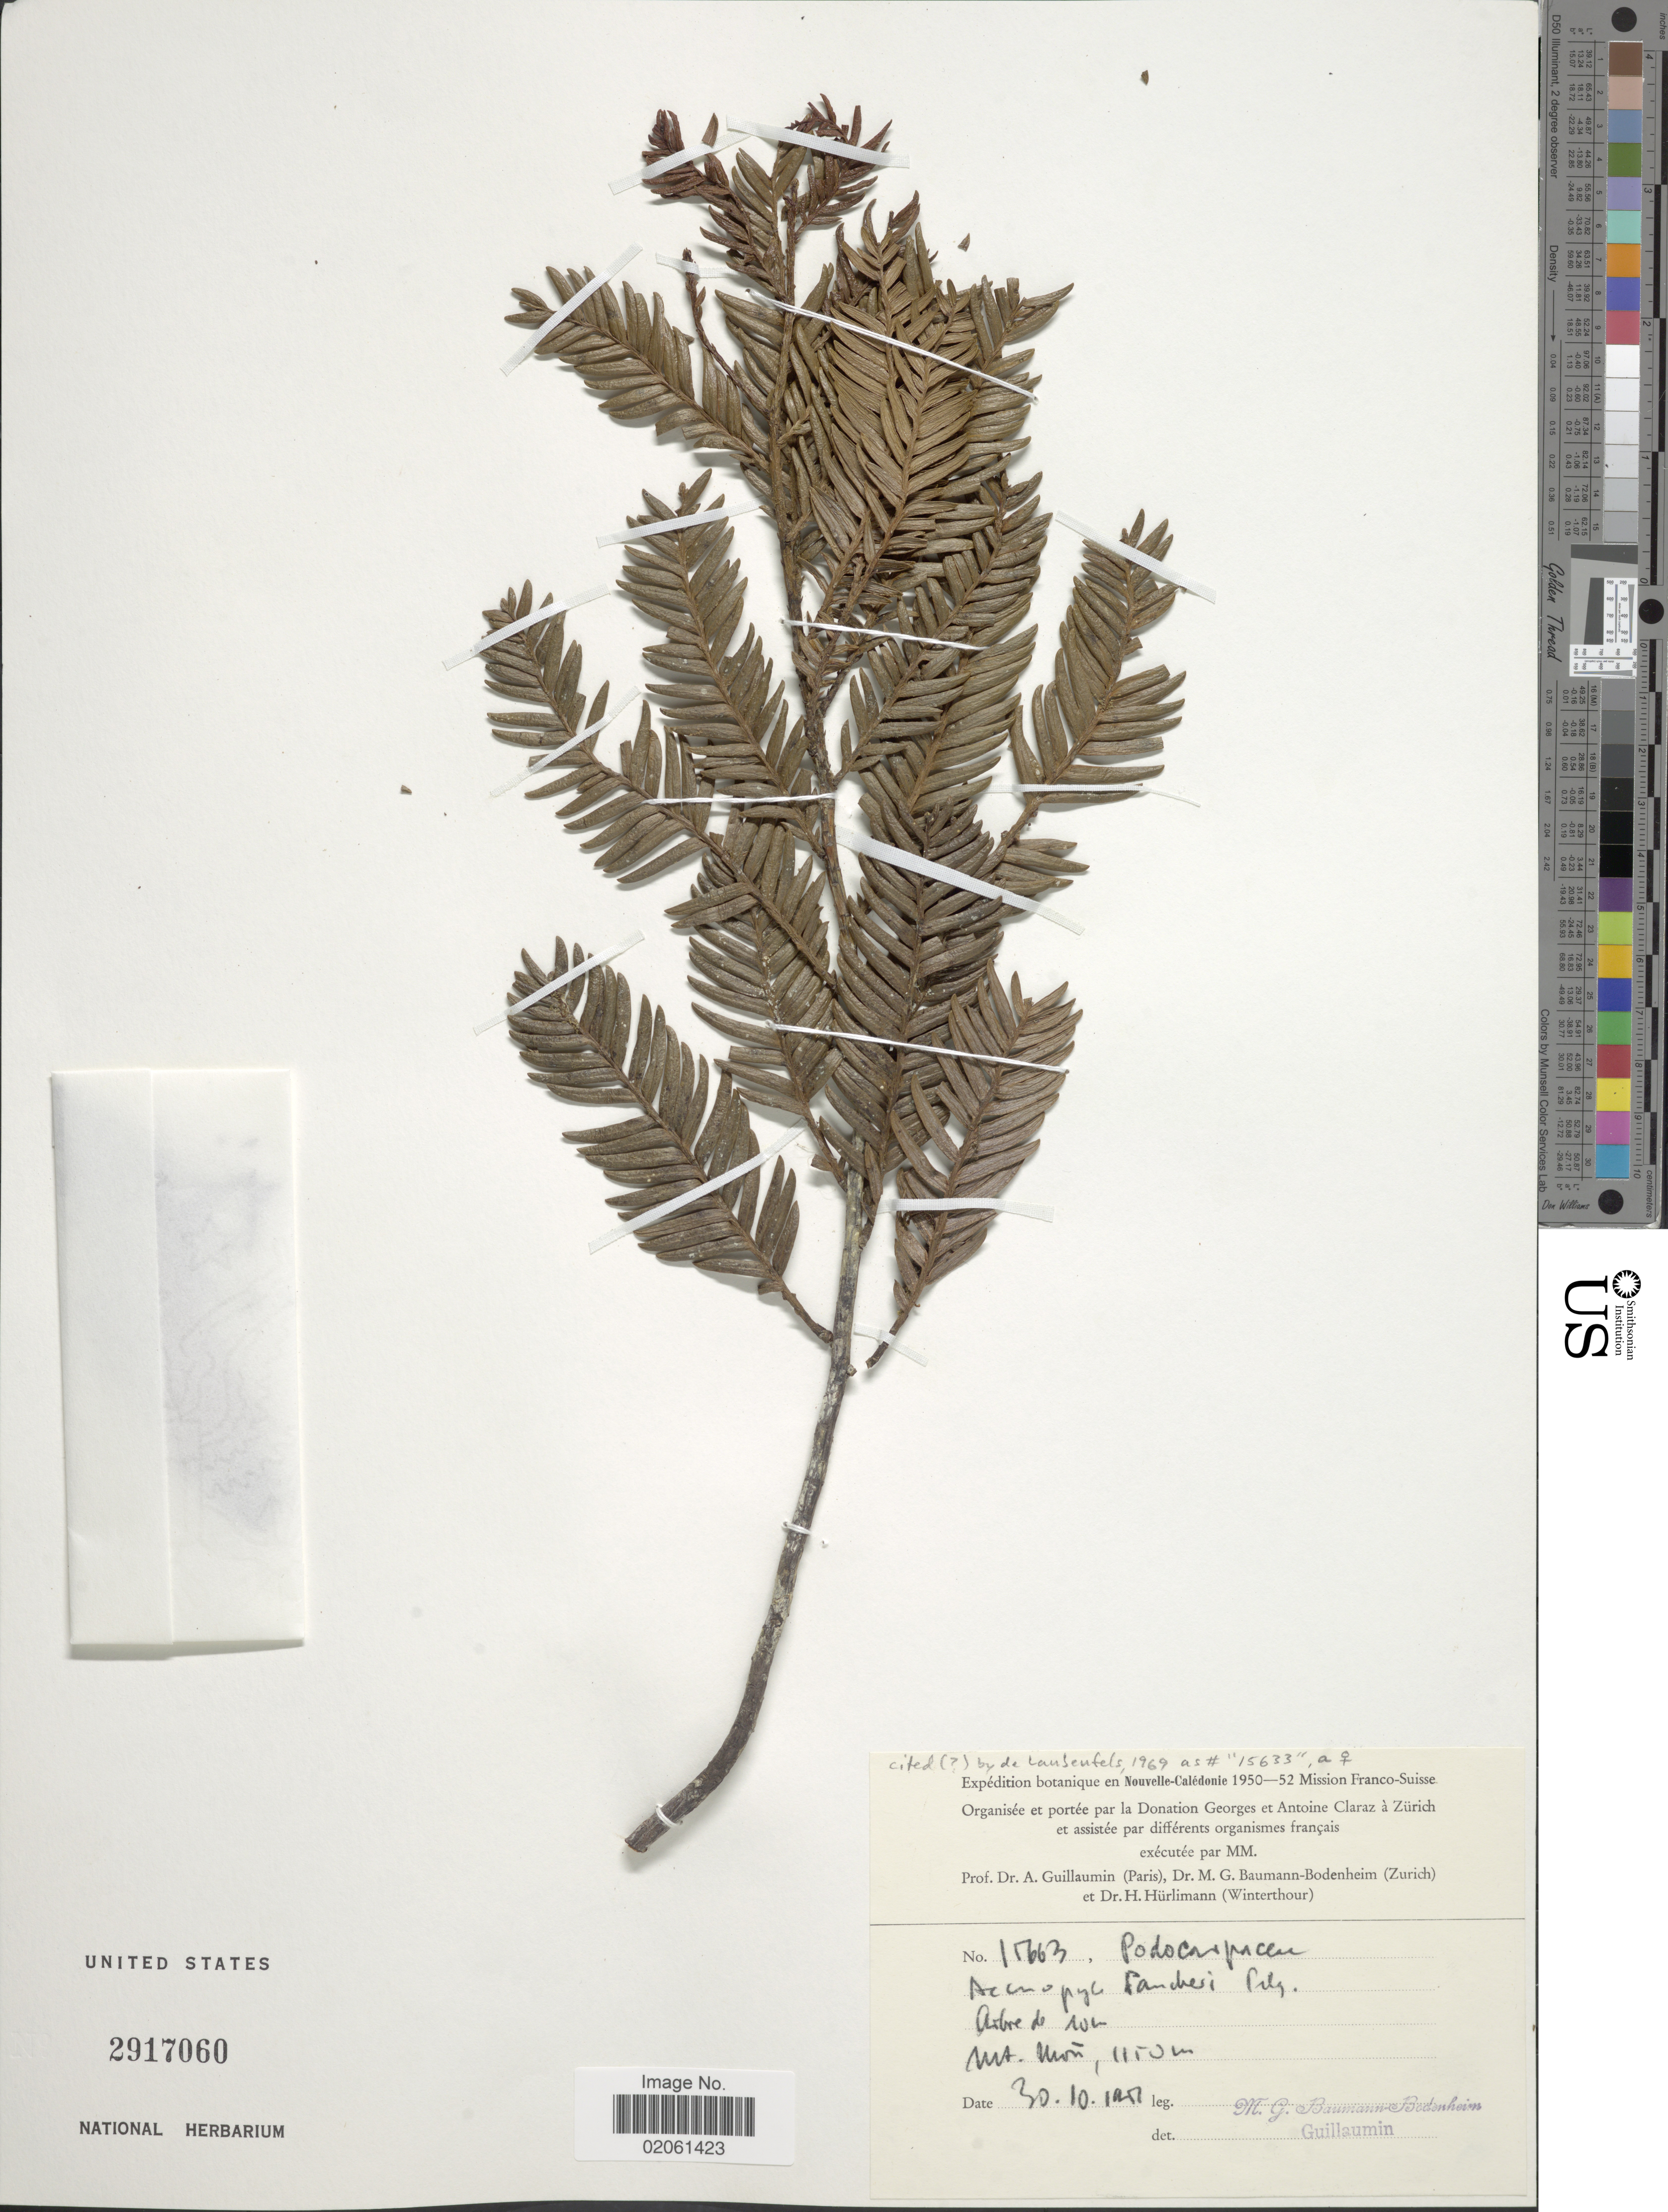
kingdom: Plantae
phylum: Tracheophyta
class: Pinopsida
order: Pinales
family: Podocarpaceae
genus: Acmopyle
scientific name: Acmopyle pancheri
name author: (Brongn. & Gris) Pilg.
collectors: M. G. Baumann-Bodenheim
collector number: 15663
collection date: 1951-10-30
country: New Caledonia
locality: Mt. mois [interpreted]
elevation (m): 1150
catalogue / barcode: US 2917060